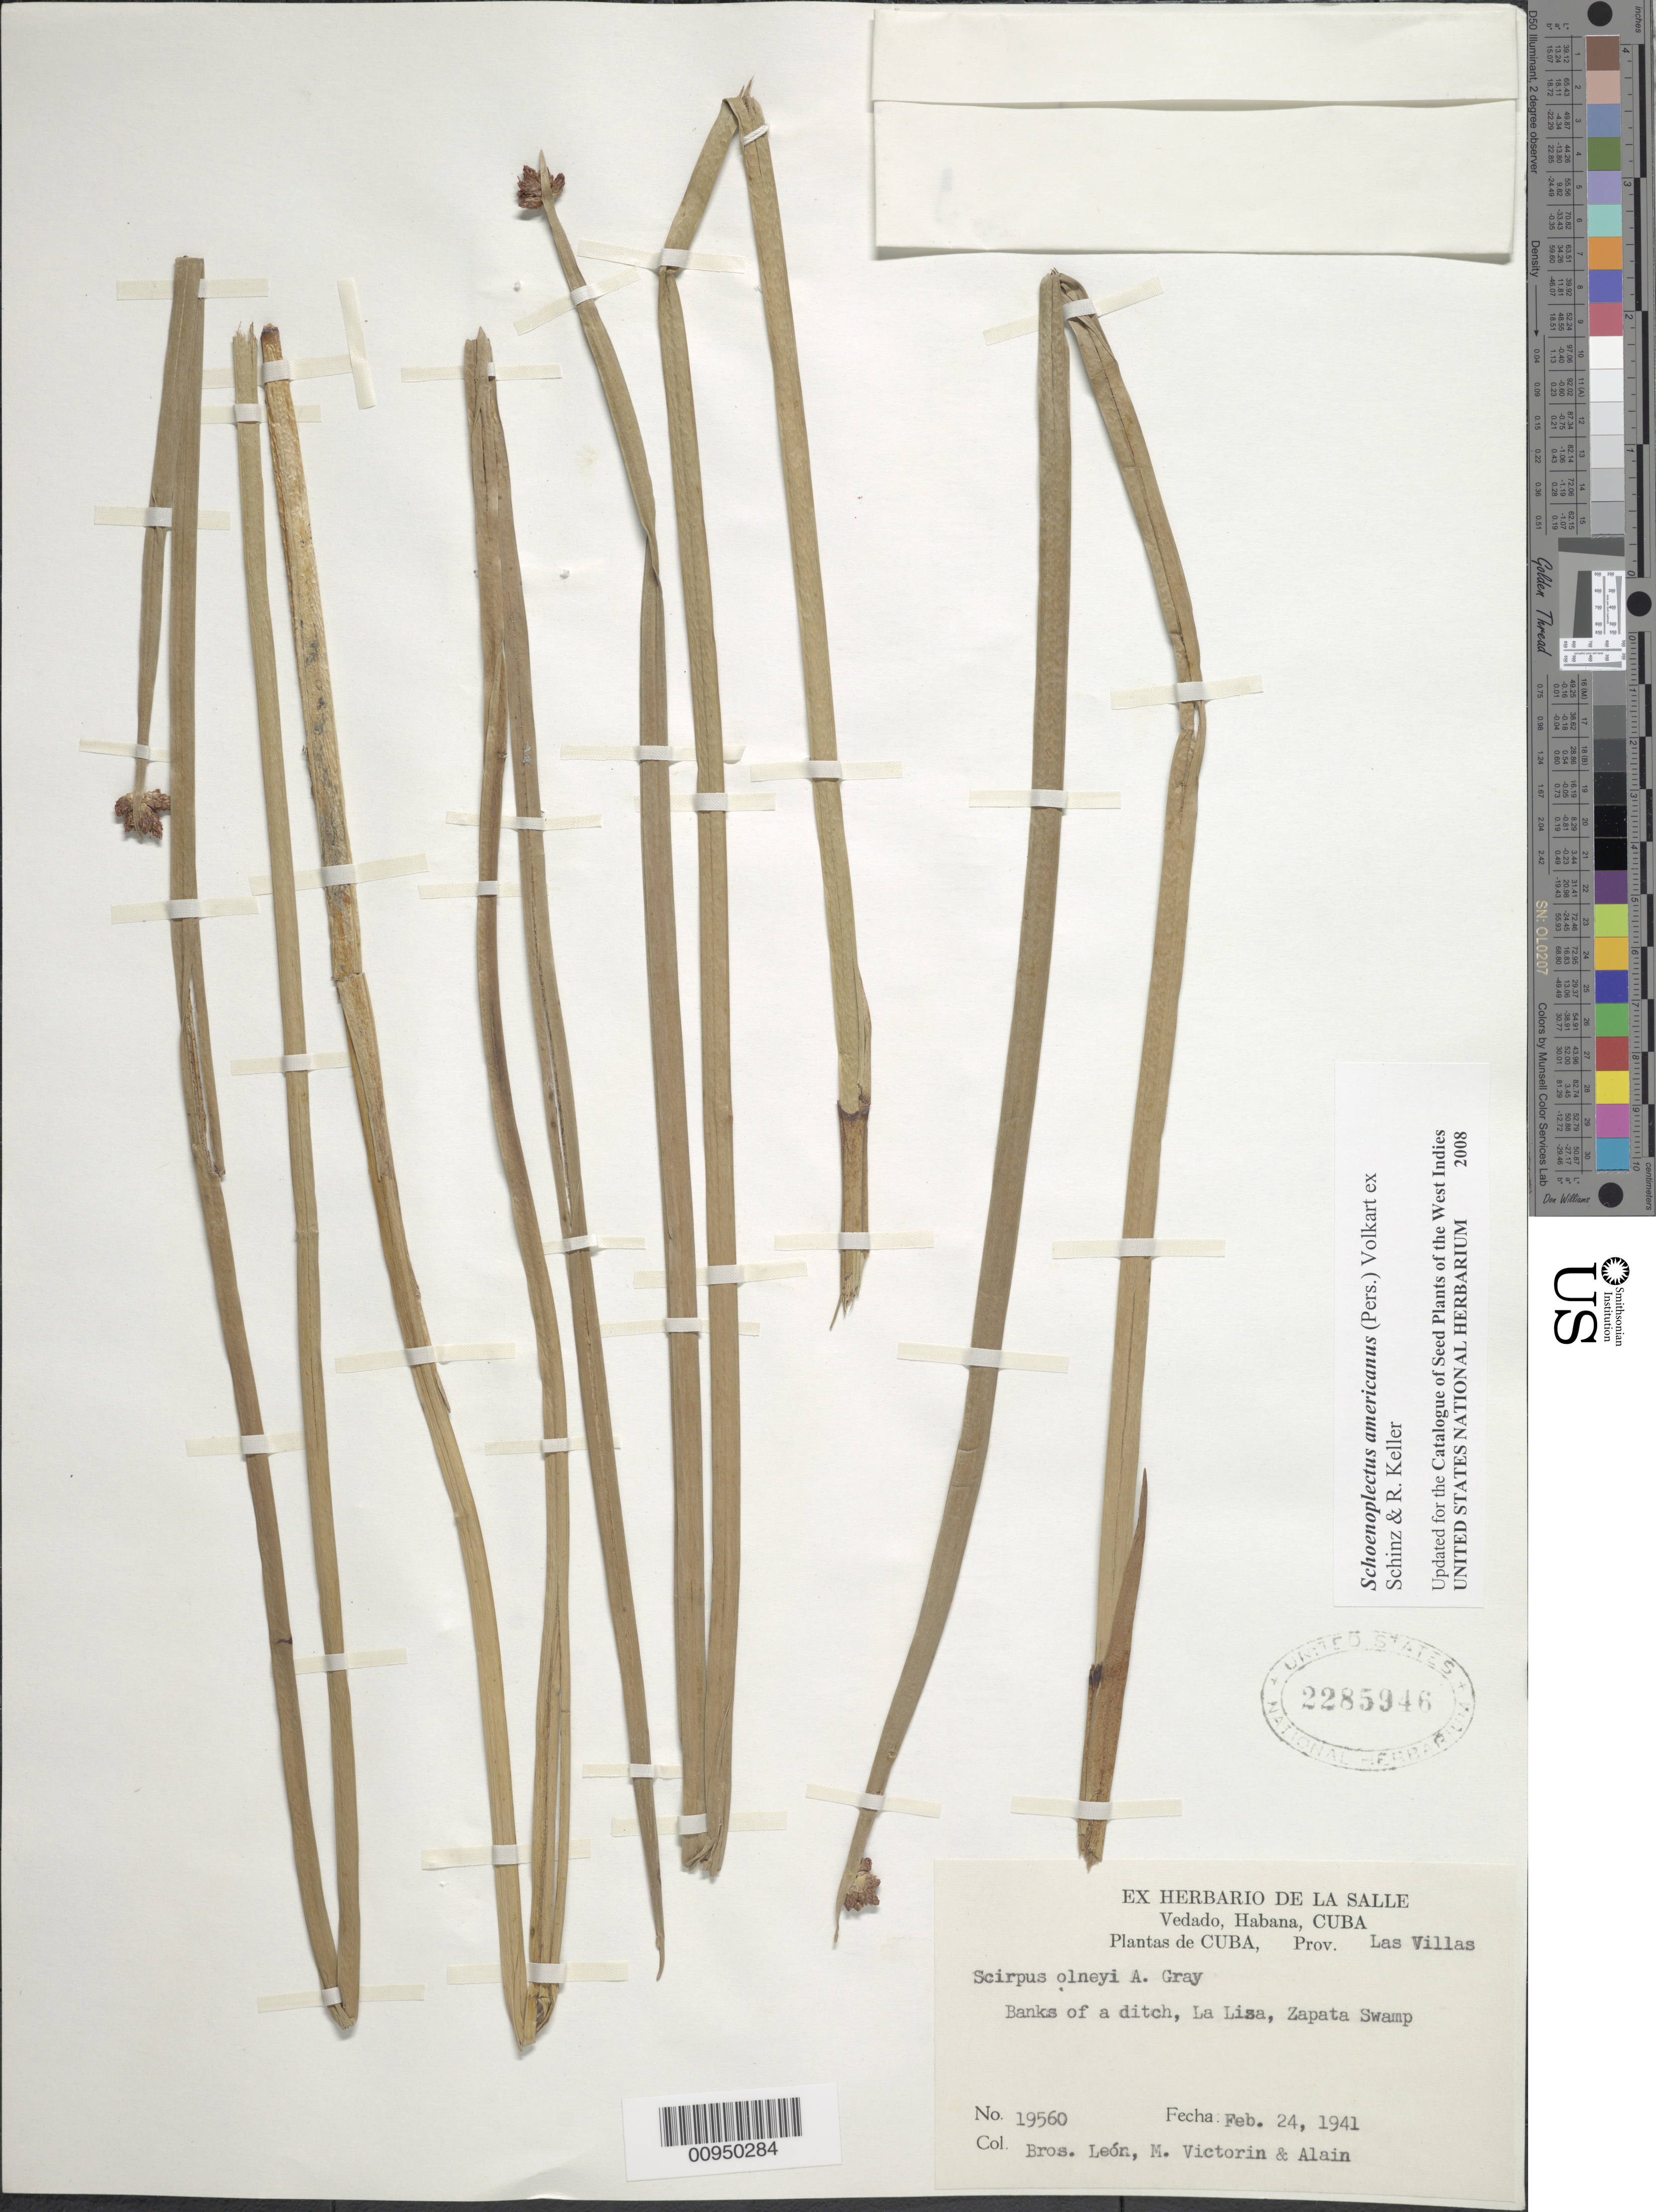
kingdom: Plantae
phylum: Tracheophyta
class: Liliopsida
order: Poales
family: Cyperaceae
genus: Schoenoplectus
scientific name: Schoenoplectus americanus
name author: (Pers.) Volkart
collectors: Bro. León, F. Victorin & A. H. Liogier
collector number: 19560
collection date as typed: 24 Feb 1941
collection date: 1941-02-24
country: Cuba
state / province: Las Villas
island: Cuba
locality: La Lisa, Zapata Swamp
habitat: Banks of a ditch in swamp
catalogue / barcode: US 2285946